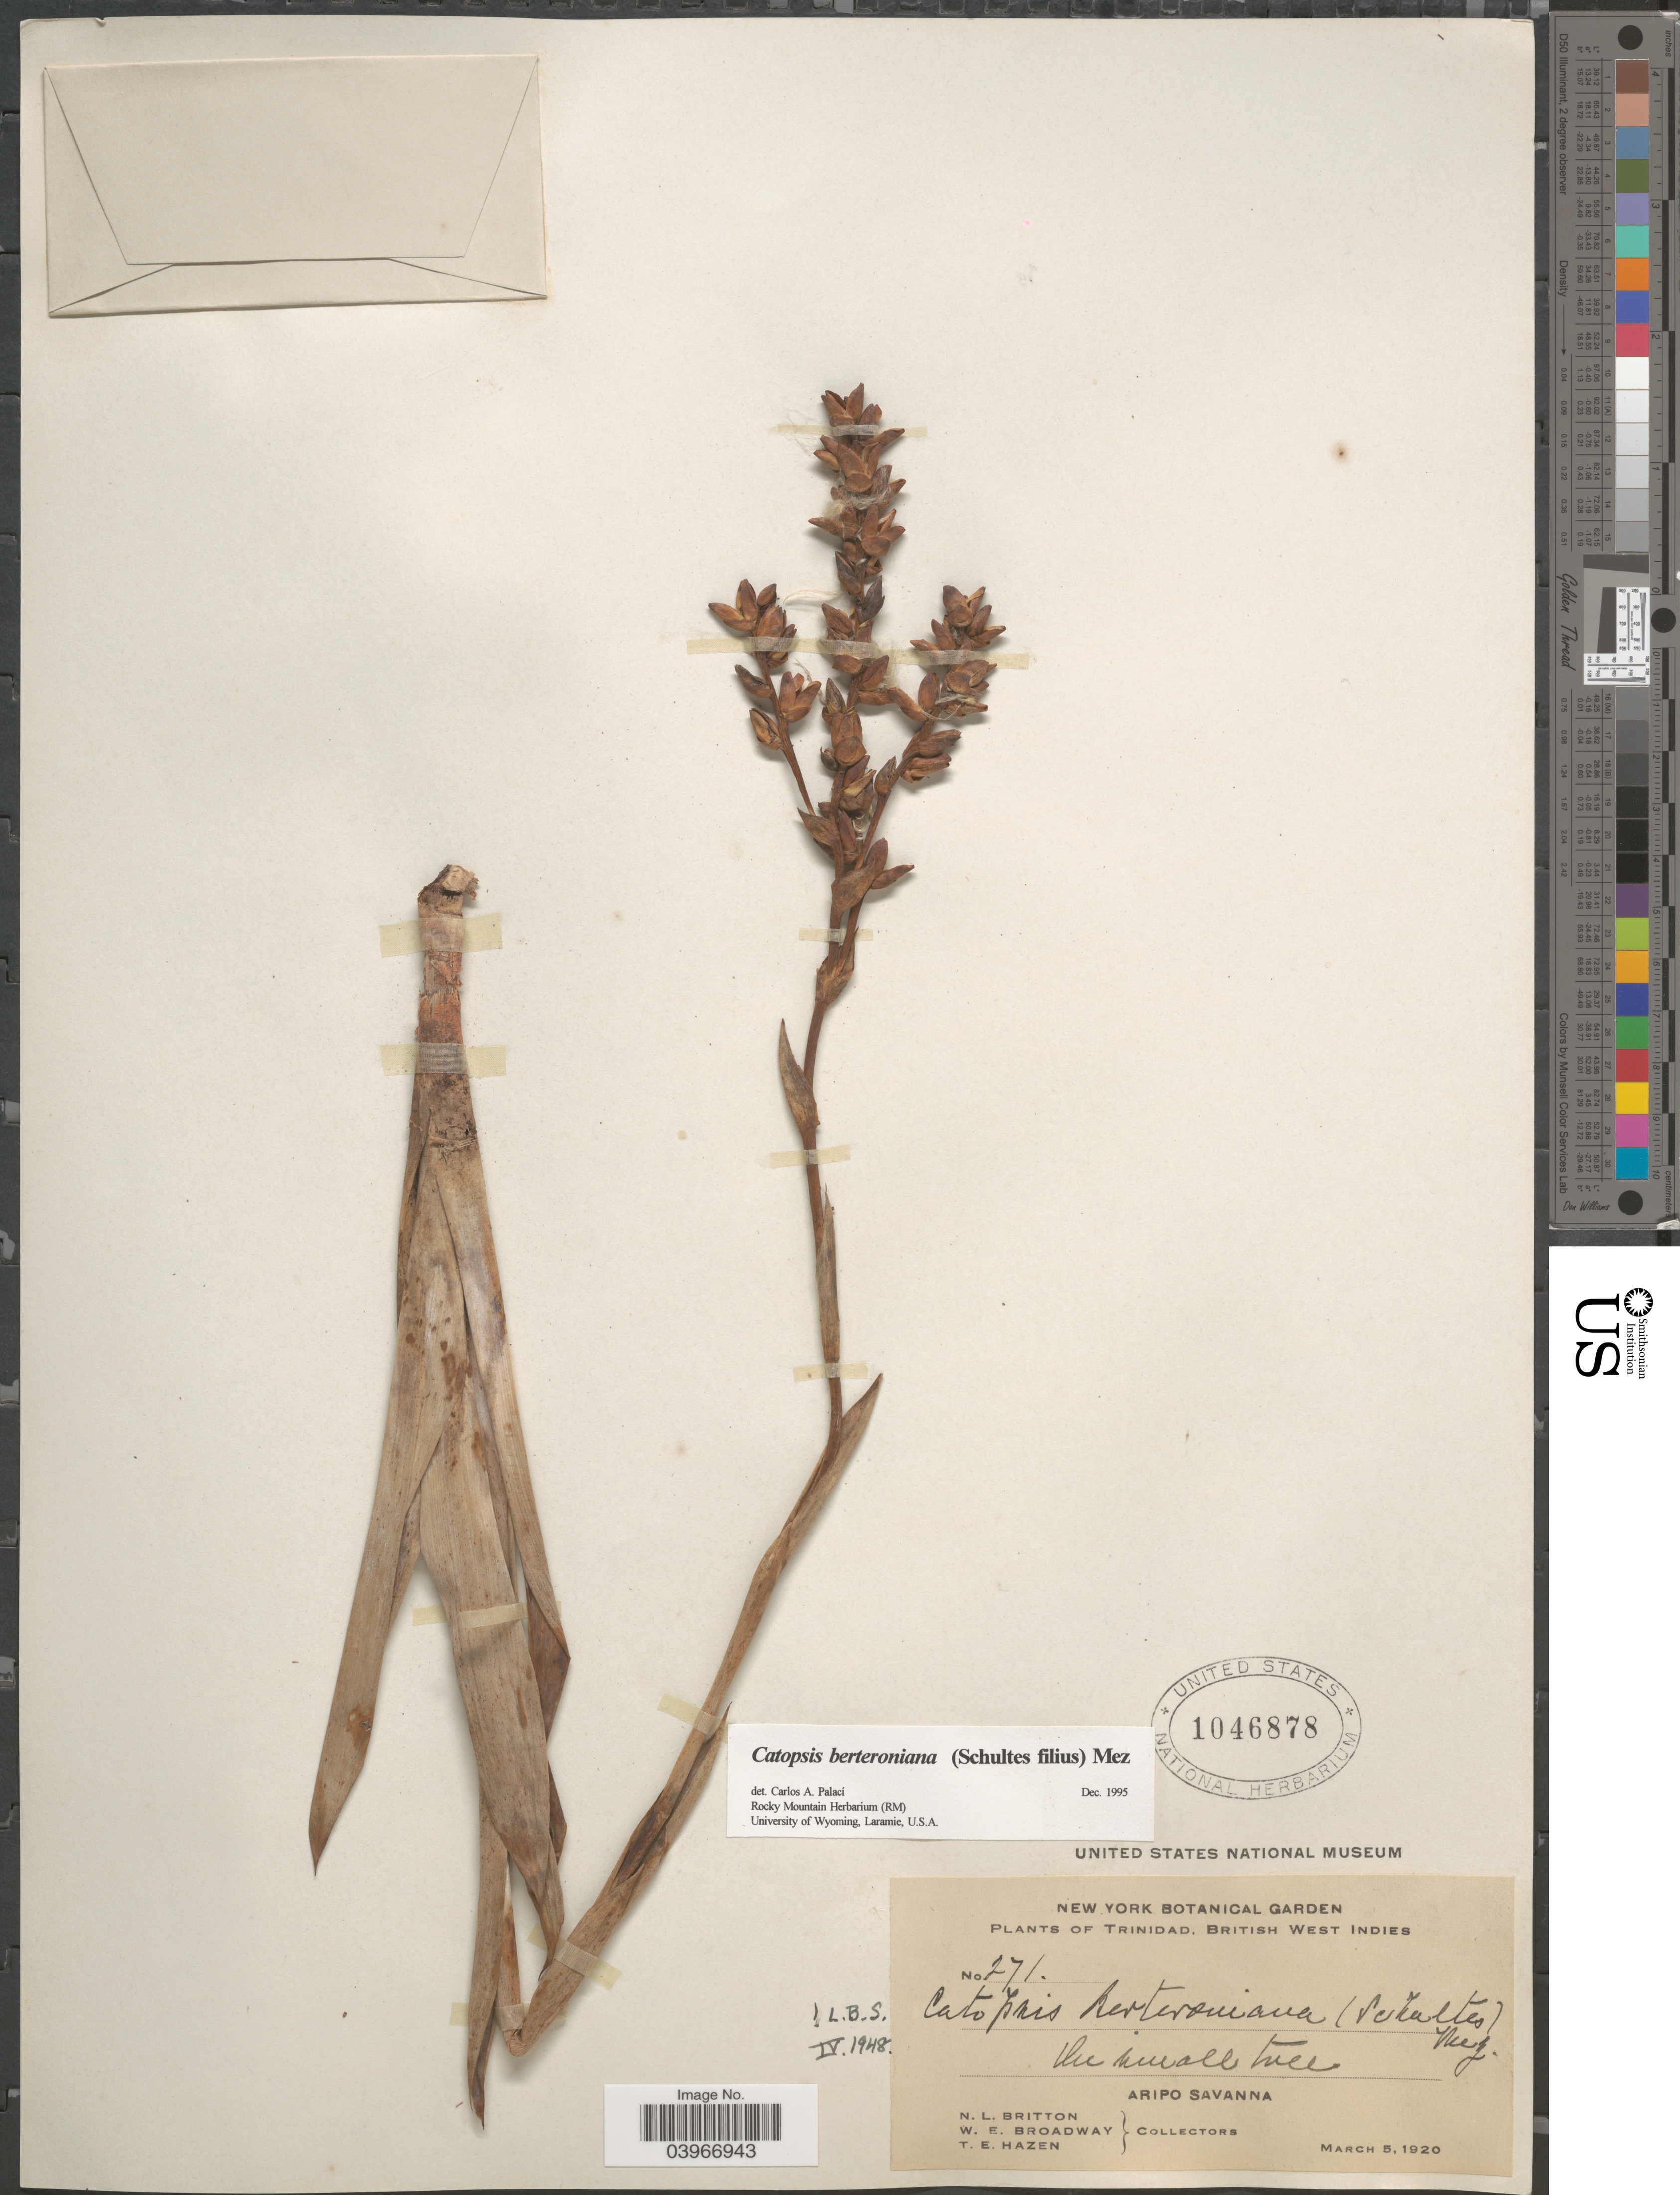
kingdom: Plantae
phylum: Tracheophyta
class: Liliopsida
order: Poales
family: Bromeliaceae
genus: Catopsis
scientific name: Catopsis berteroniana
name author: (Schult. & Schult. f.) Mez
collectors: Mrs. N. L. Britton, W. E. Broadway & T. E. Hazen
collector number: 271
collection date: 1920-03-05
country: Trinidad and Tobago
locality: Trinidad, British West Indies. Aripo Savanna.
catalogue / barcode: US 1046878